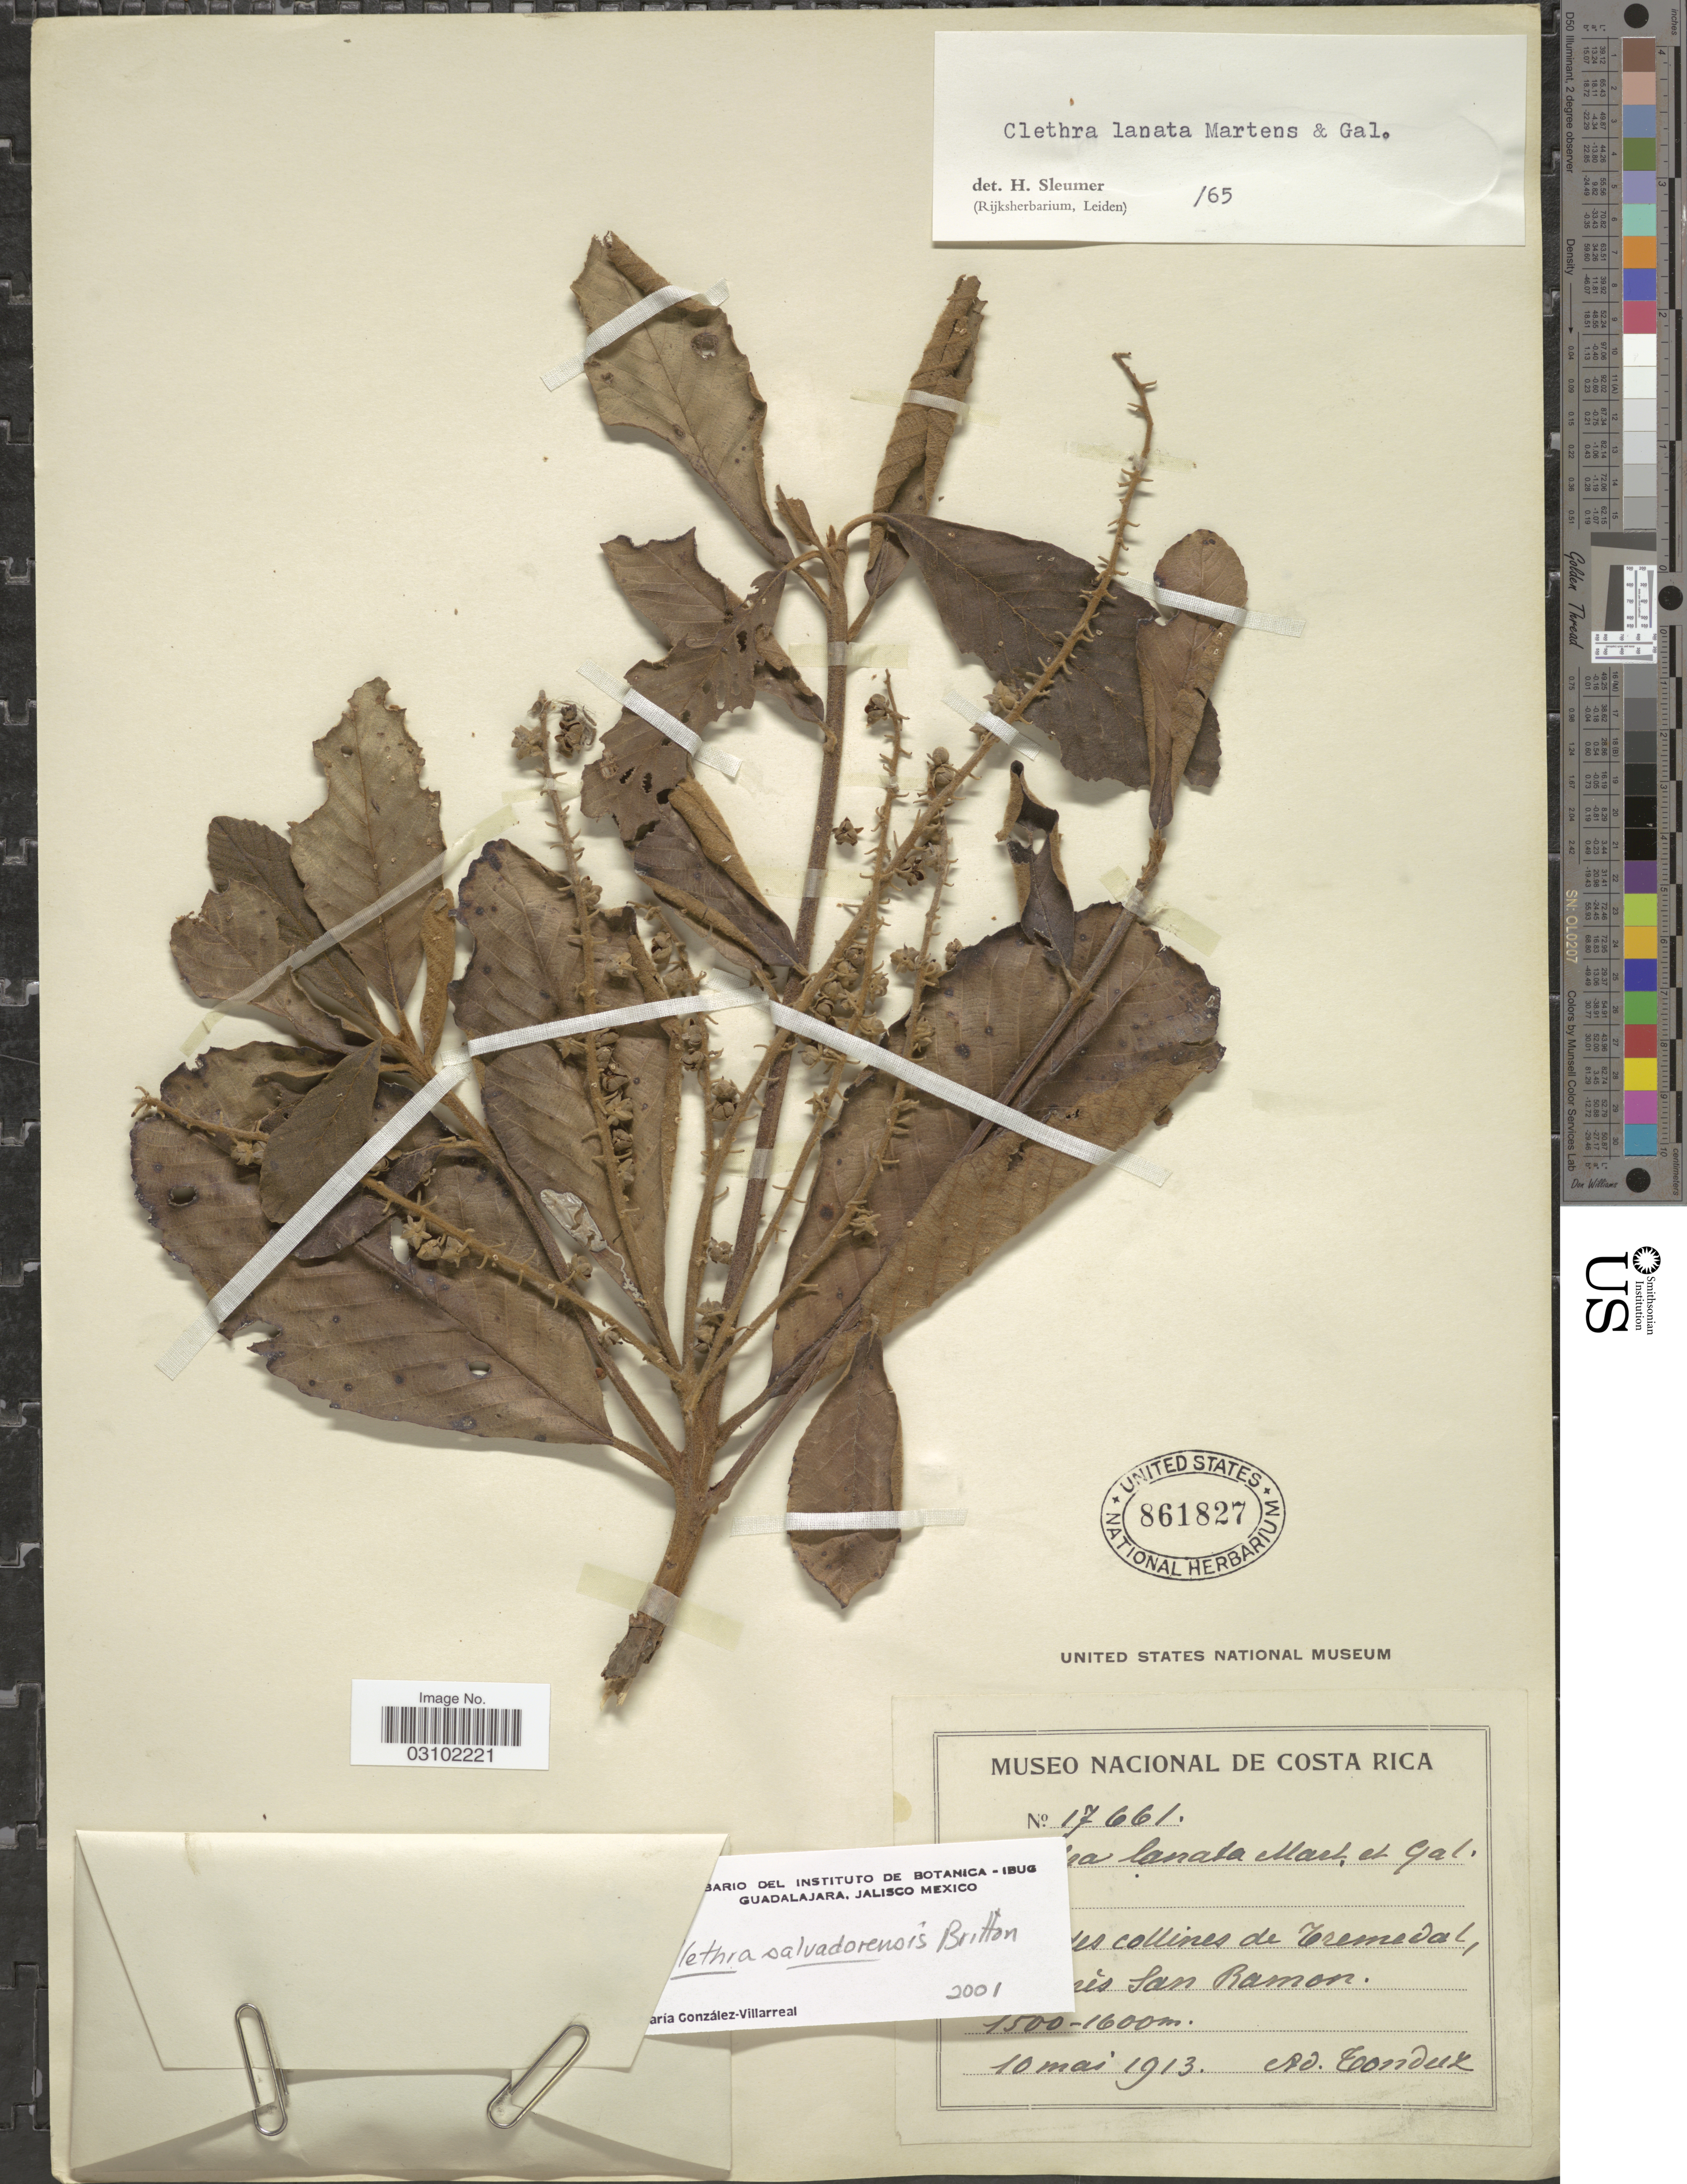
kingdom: Plantae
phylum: Tracheophyta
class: Magnoliopsida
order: Ericales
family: Clethraceae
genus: Clethra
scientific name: Clethra sp.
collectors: A. Tonduz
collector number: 17661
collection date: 1913-05-10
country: Costa Rica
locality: [illegible text] collines de Tremedal, [illegible text] San Ramon.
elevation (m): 1500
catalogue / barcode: US 861827